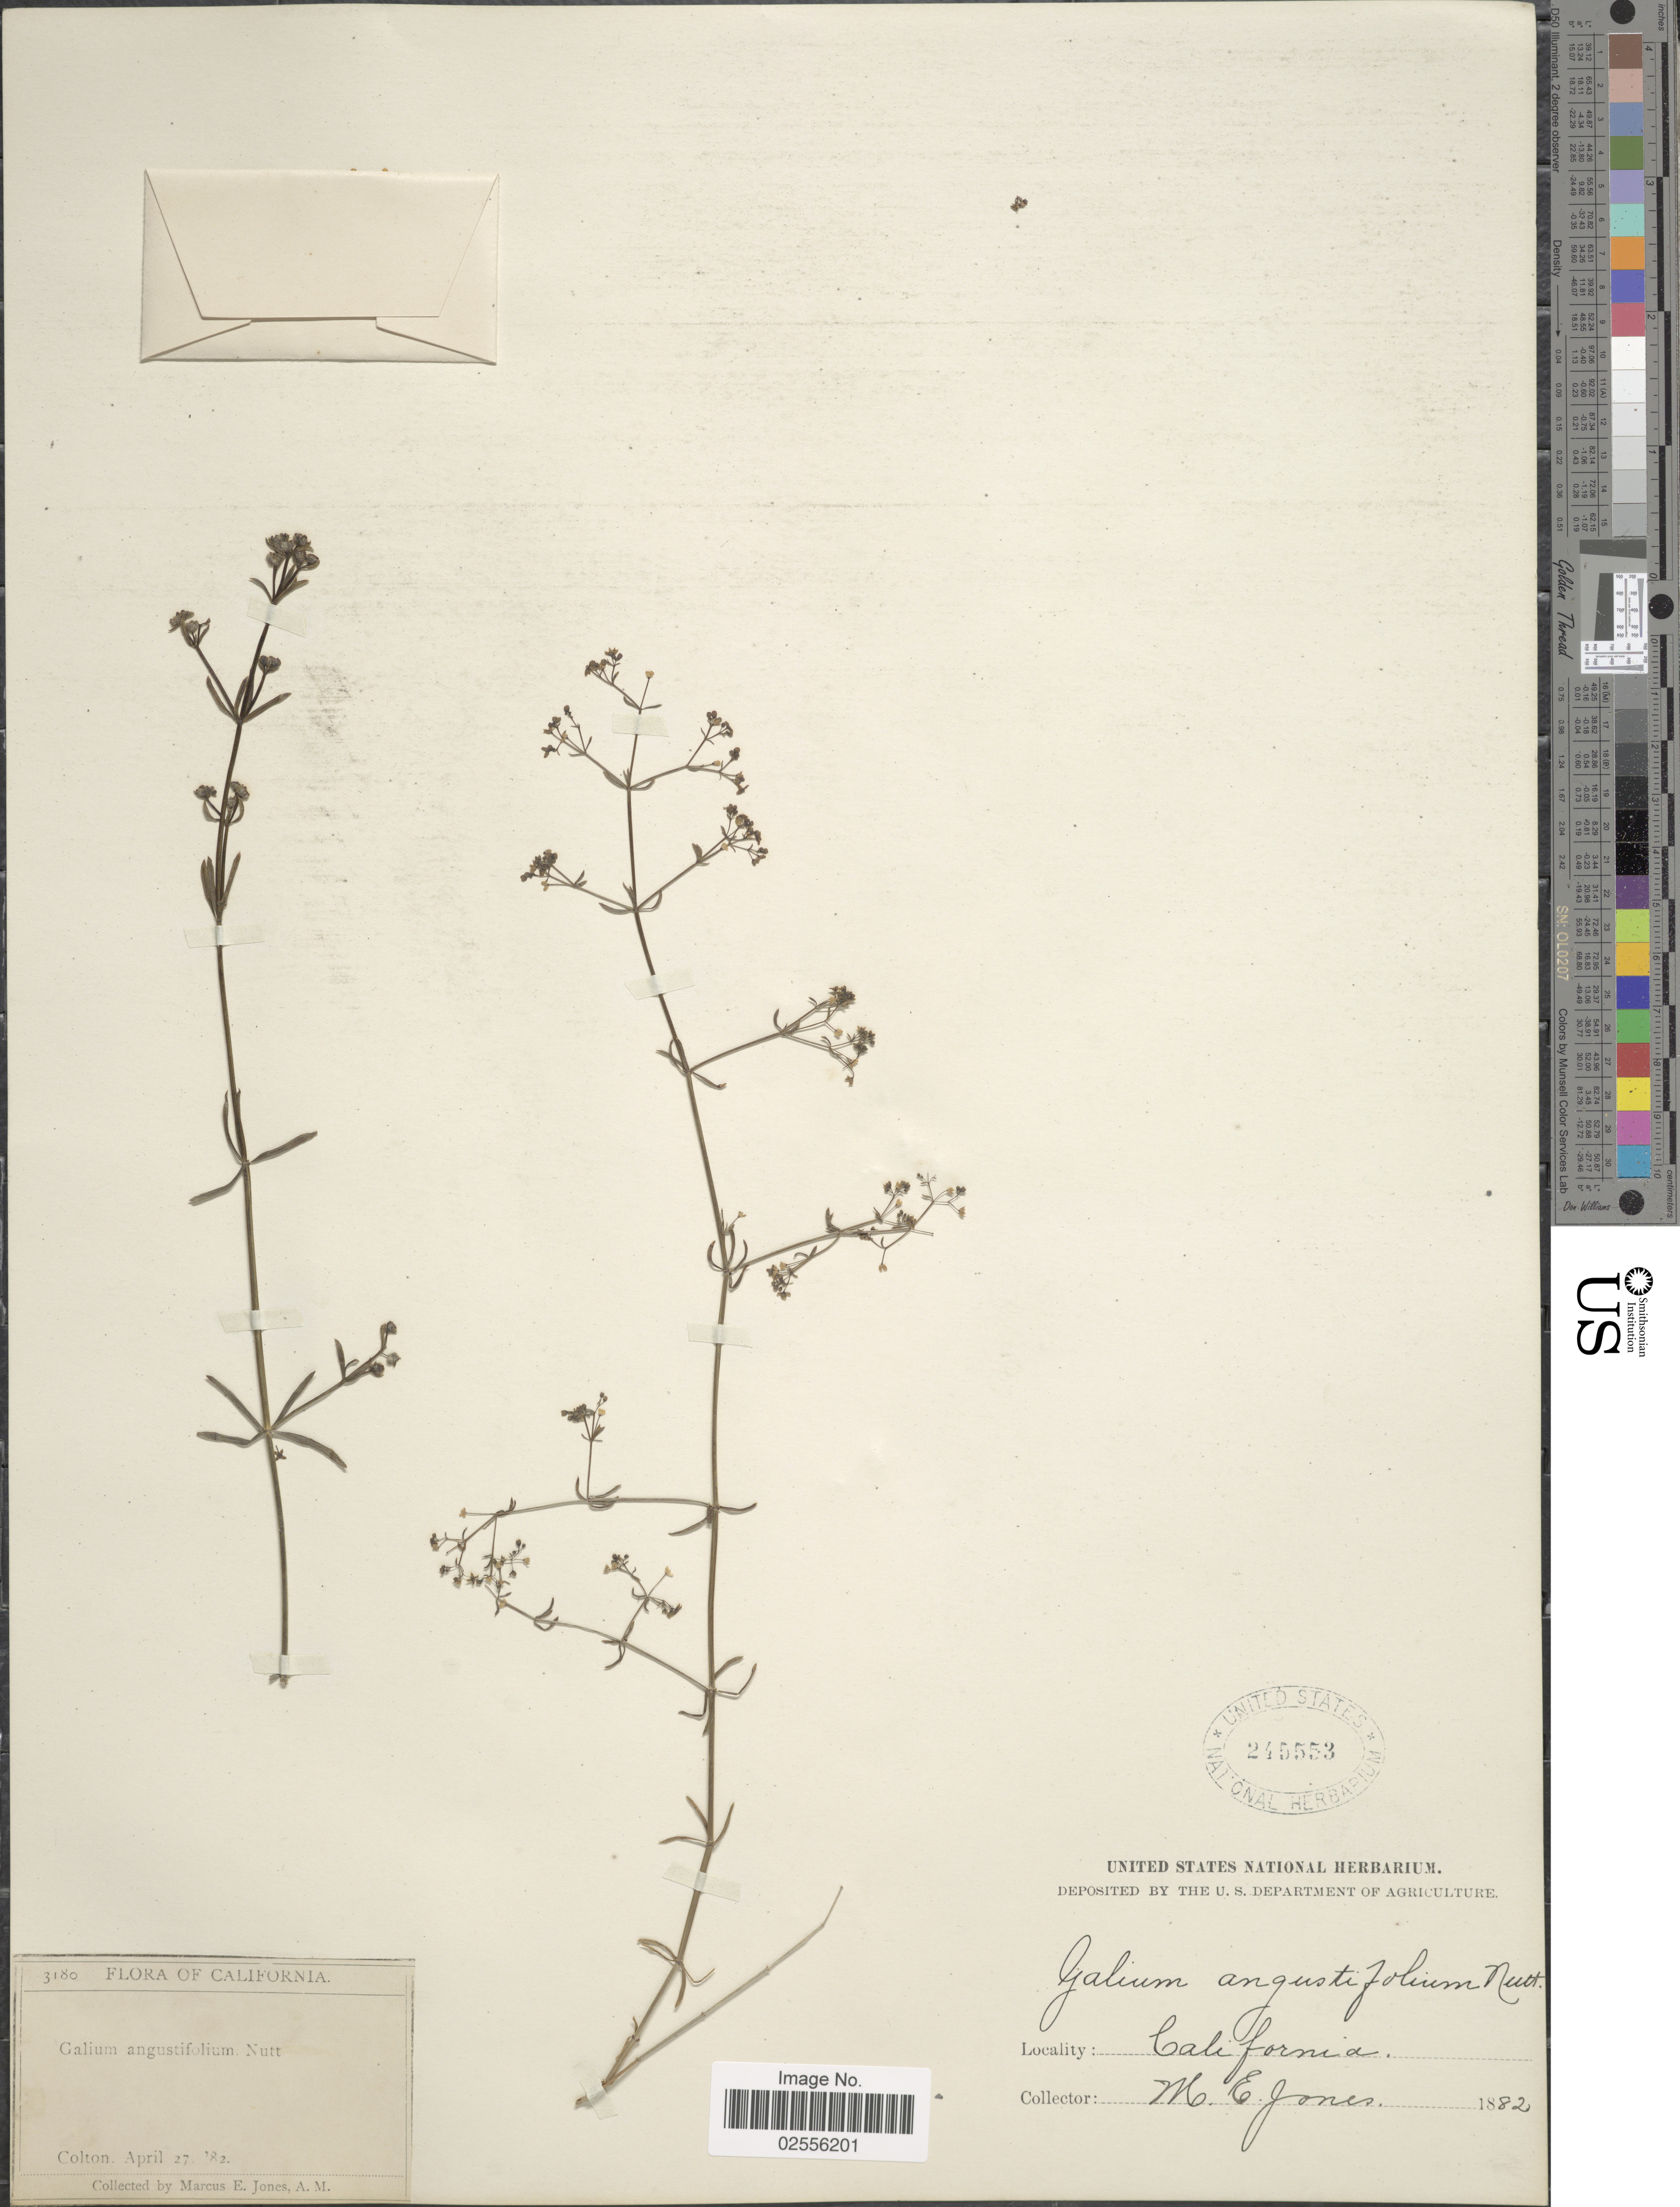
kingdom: Plantae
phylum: Tracheophyta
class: Magnoliopsida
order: Gentianales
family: Rubiaceae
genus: Galium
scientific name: Galium angustifolium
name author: Nutt.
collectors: M. E. Jones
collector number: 3180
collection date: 1882-04-27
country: United States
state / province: California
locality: Colton.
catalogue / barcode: US 245553